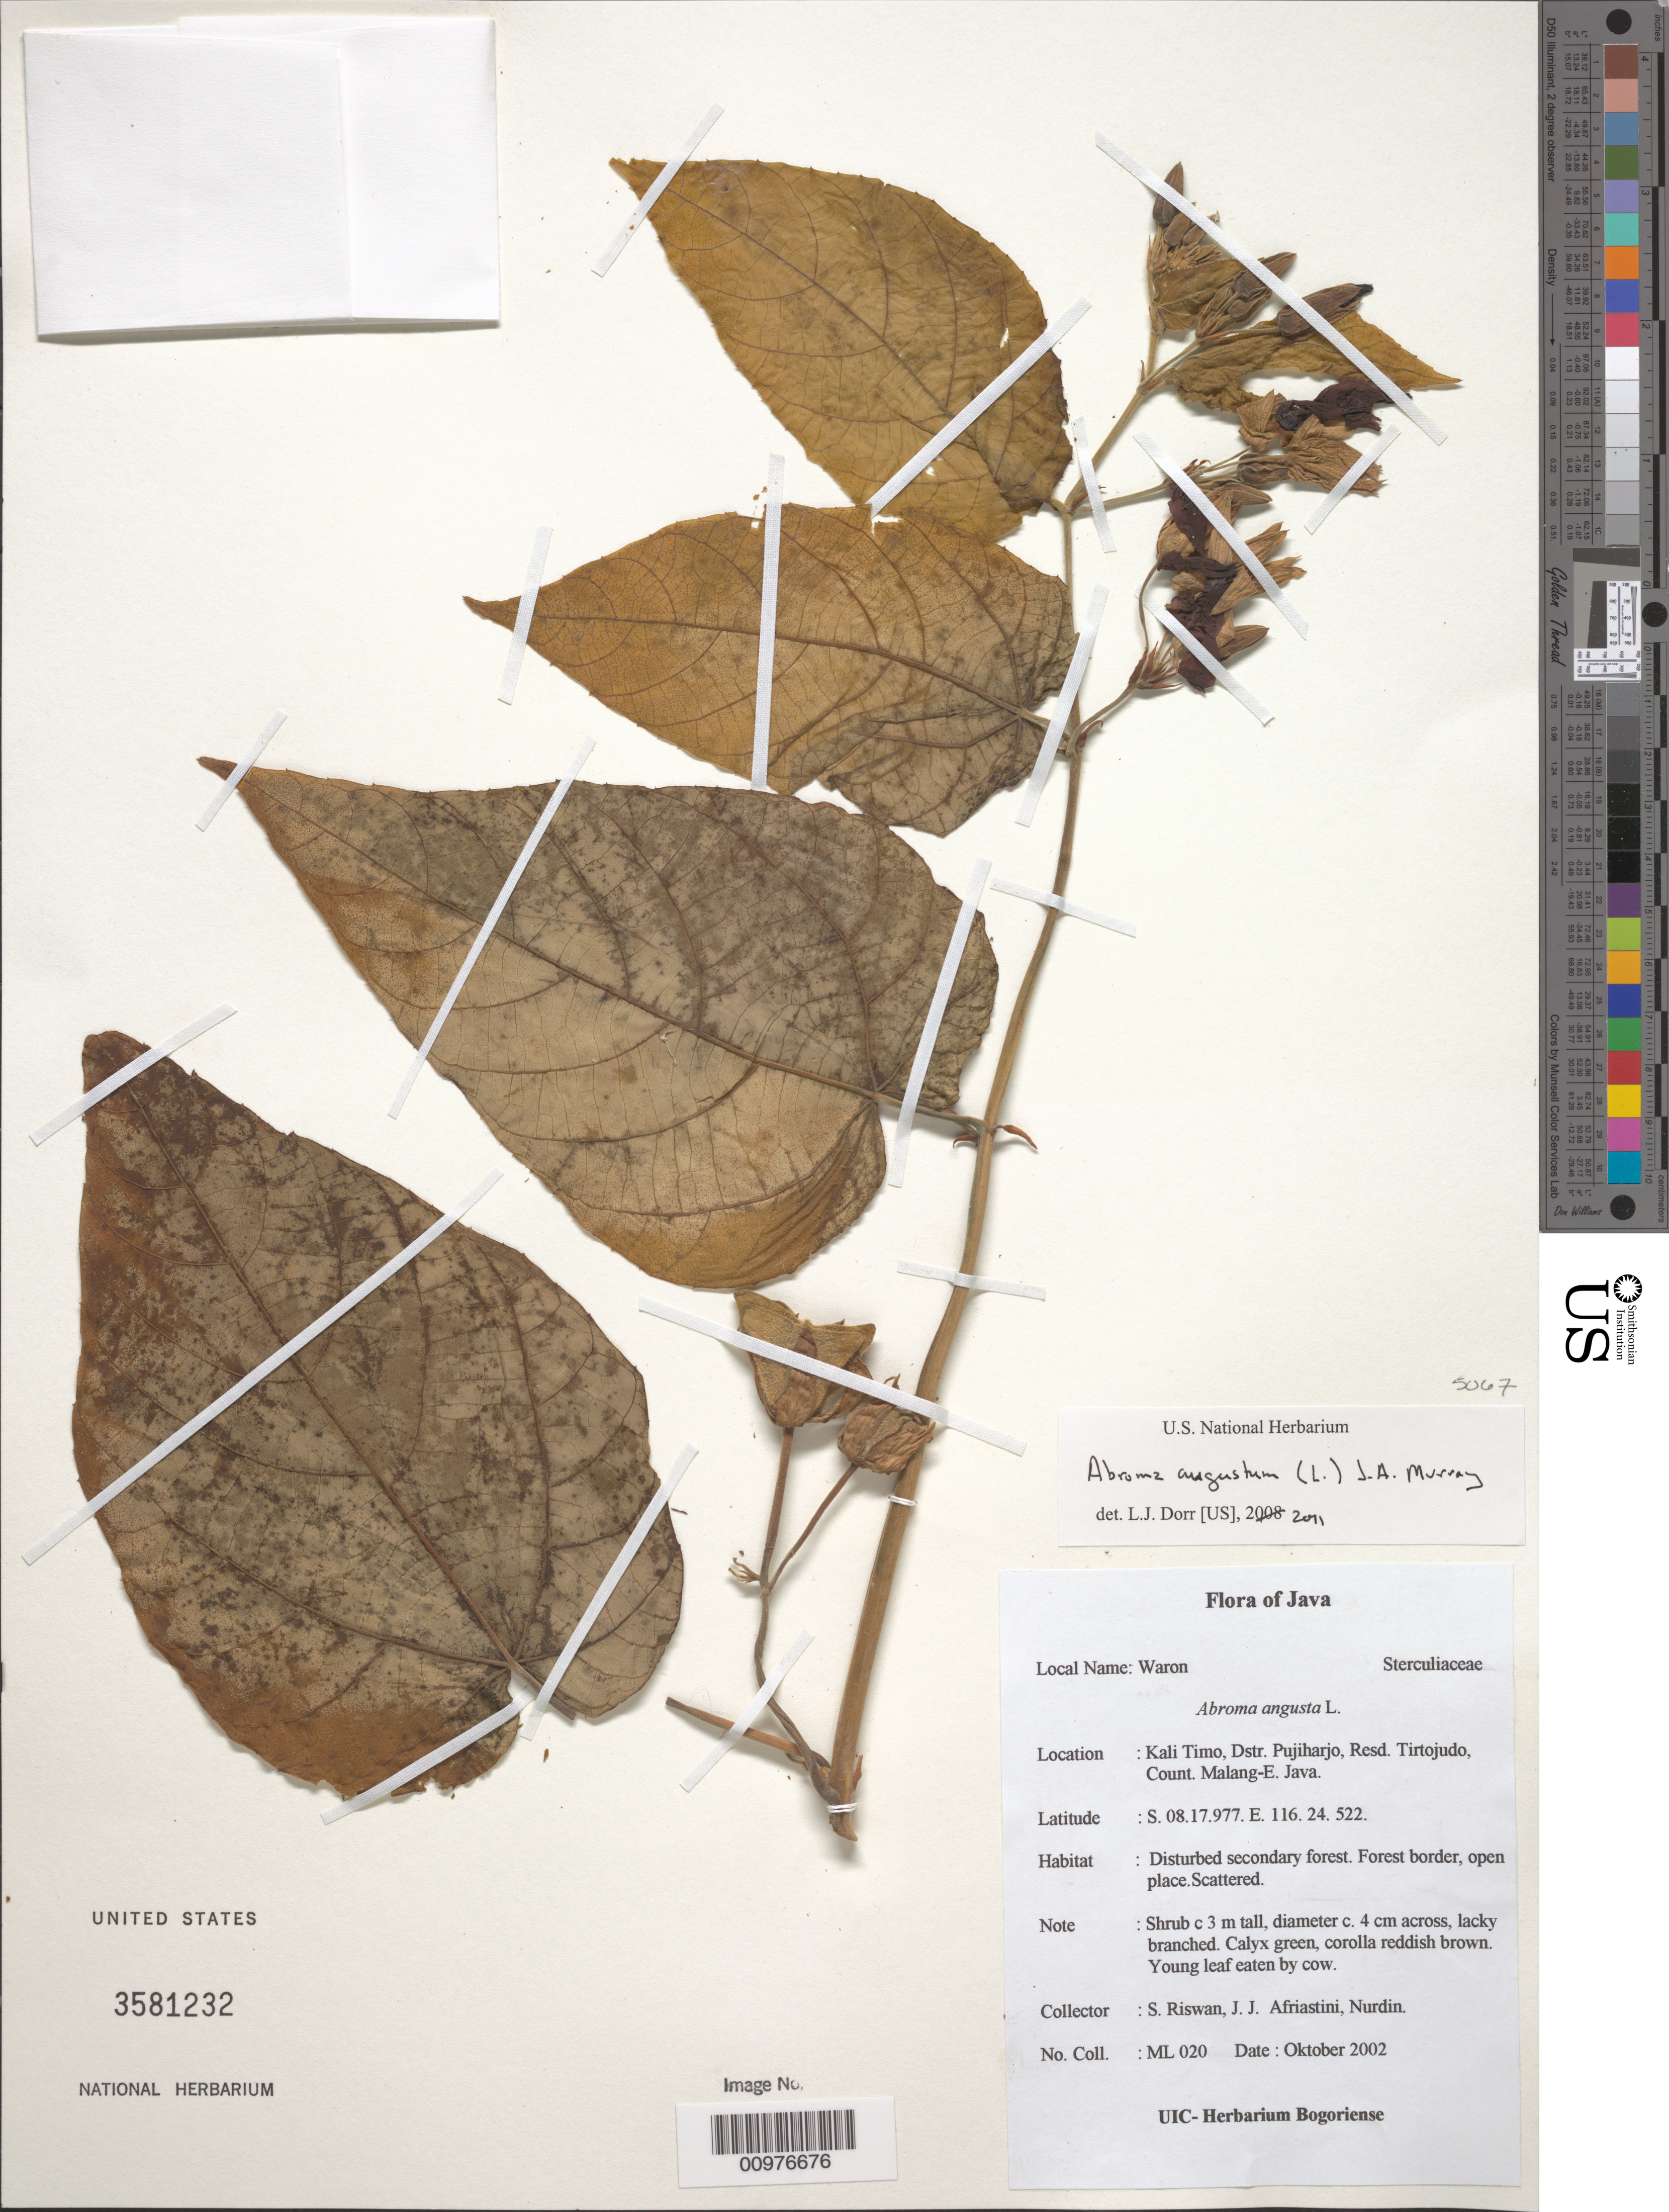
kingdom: Plantae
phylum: Tracheophyta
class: Magnoliopsida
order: Malvales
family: Malvaceae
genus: Abroma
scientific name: Abroma augusta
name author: (L.) L. f.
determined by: Dorr, L. J., (BOT), Smithsonian Institution - National Museum of Natural History (UNITED STATES)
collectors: S. Riswan & J. J. Afriastini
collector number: ML 020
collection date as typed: Oktober 2002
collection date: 2002-10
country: Indonesia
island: Java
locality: Kali Timo, Dstr. Pujiharjo, Resd. Tirtojudo, Count. Malang-E. Java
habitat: disturbed secondary forest.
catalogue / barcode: US 3581232